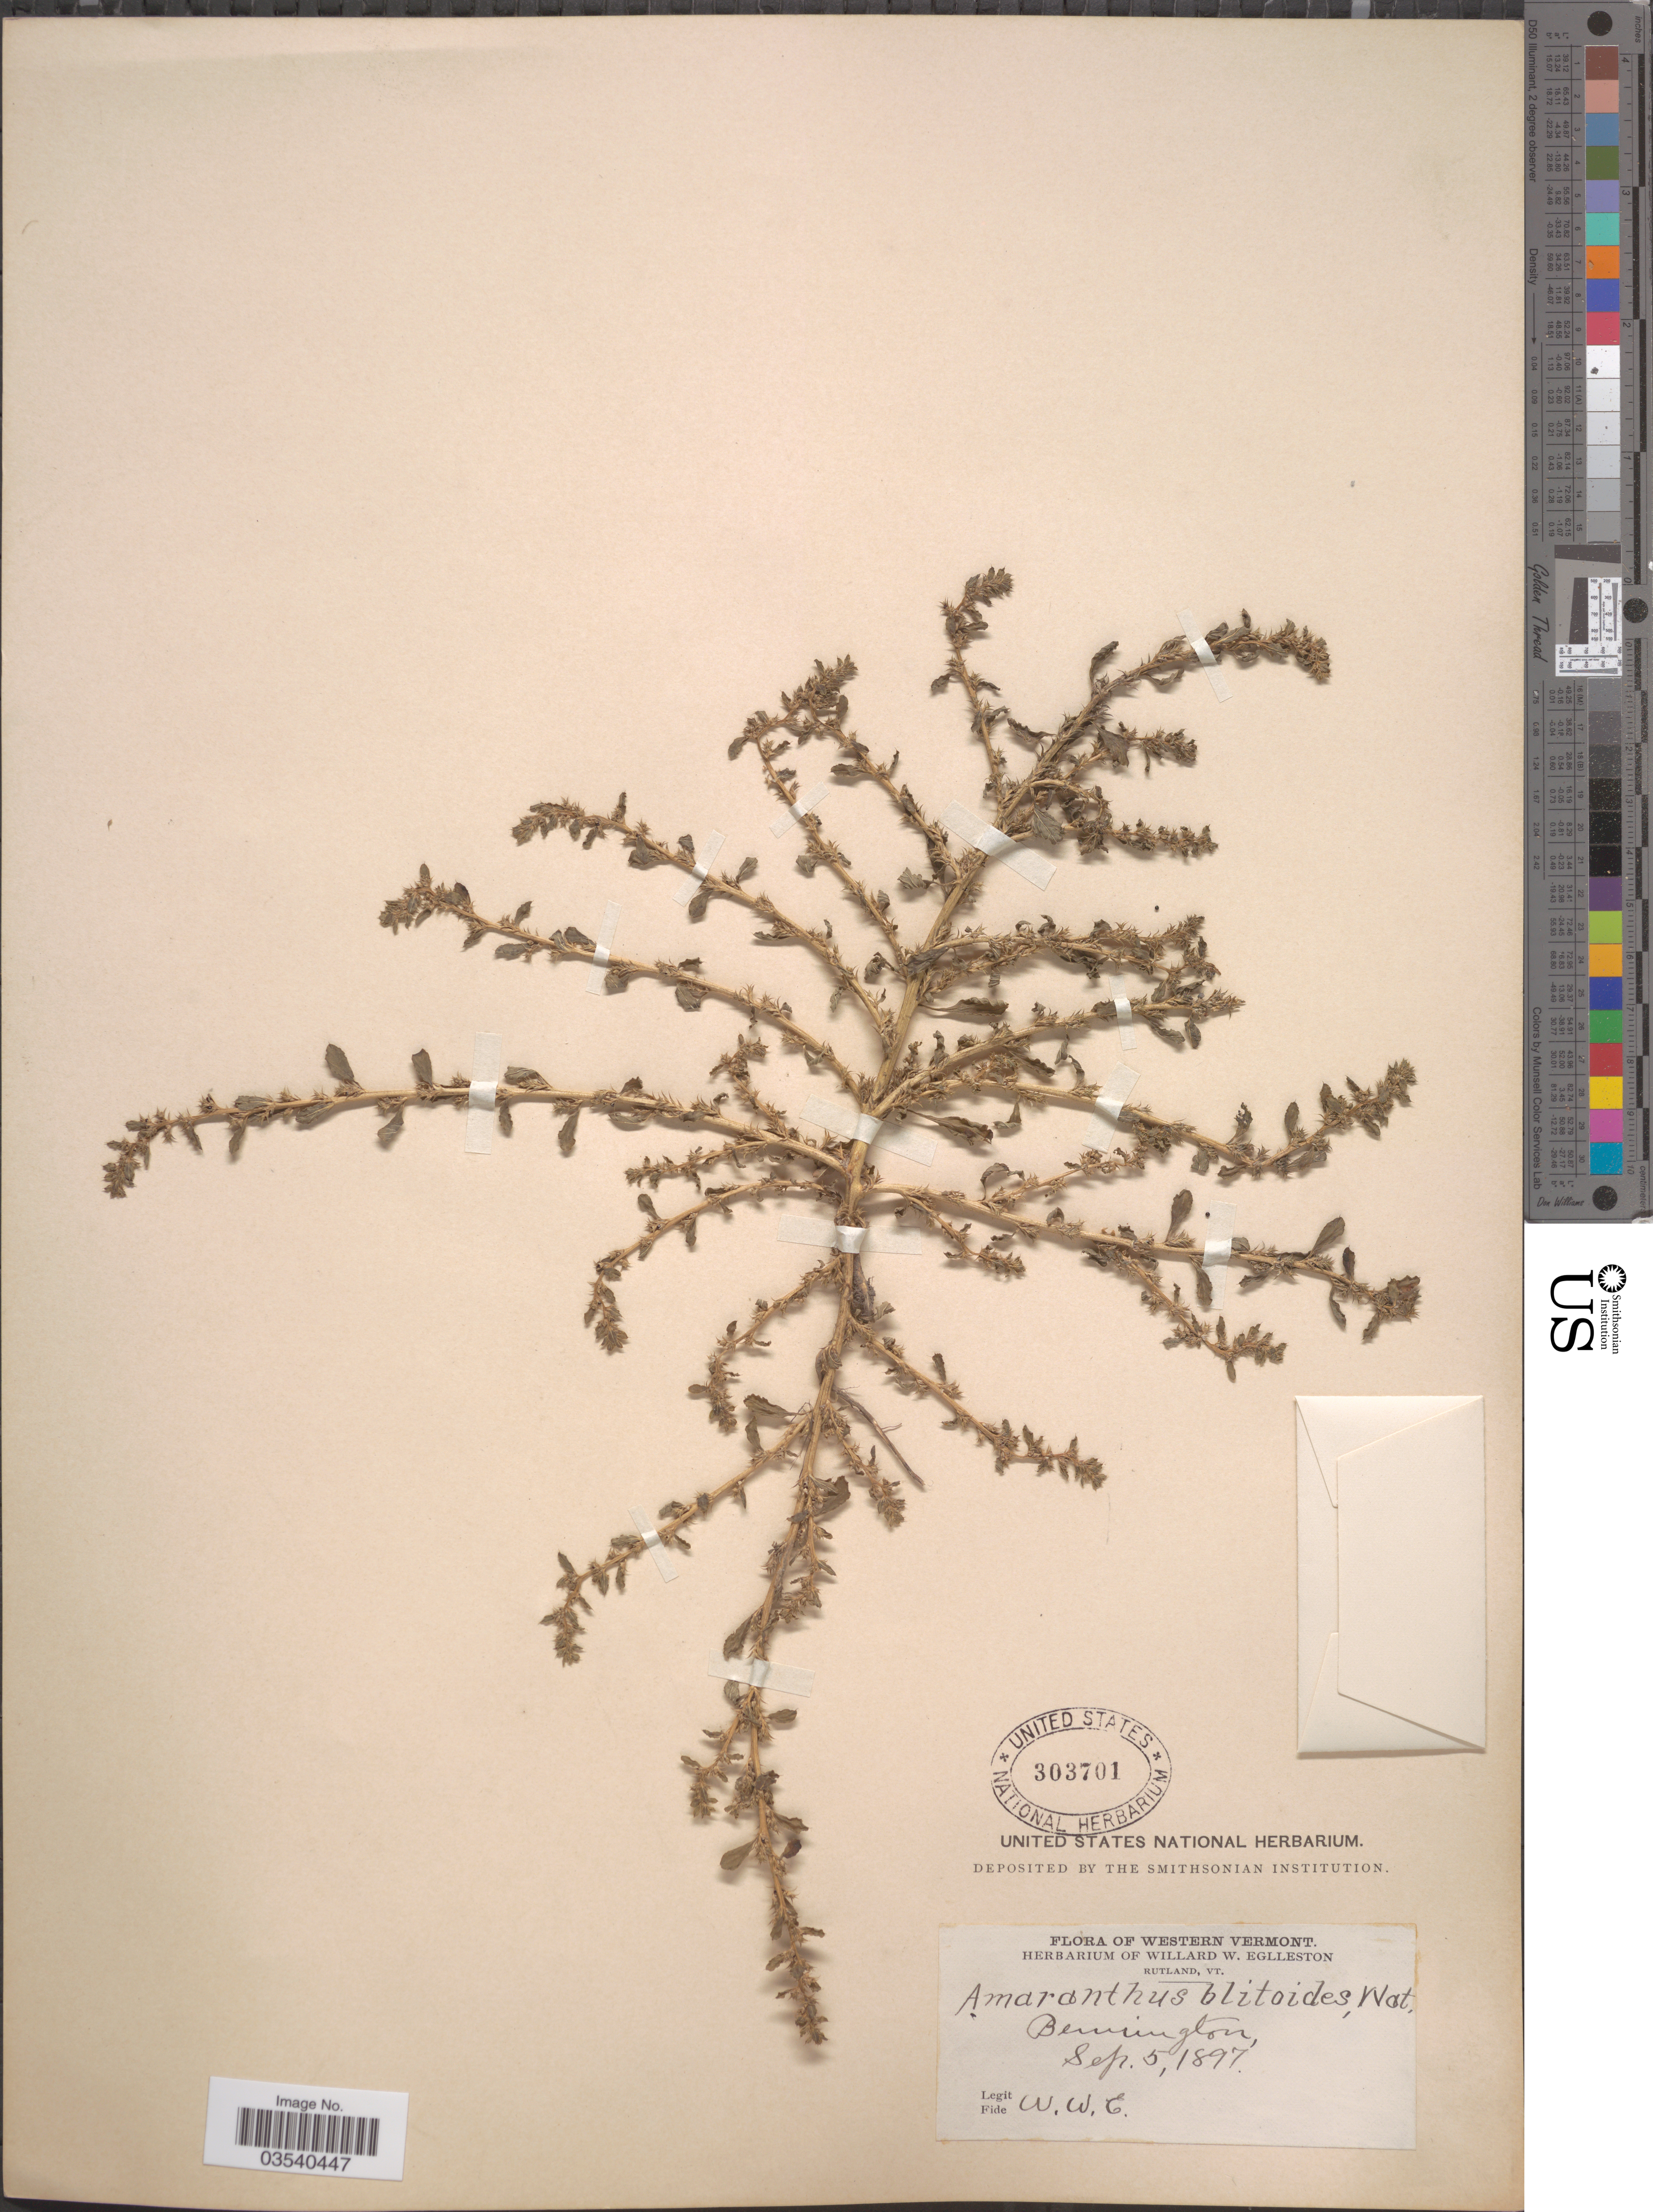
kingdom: Plantae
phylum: Tracheophyta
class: Magnoliopsida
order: Caryophyllales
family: Amaranthaceae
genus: Amaranthus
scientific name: Amaranthus graecizans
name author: L.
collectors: W. W. Eggleston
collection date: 1897-09-05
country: United States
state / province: Vermont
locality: Western Vermont. Bennington.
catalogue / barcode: US 303701